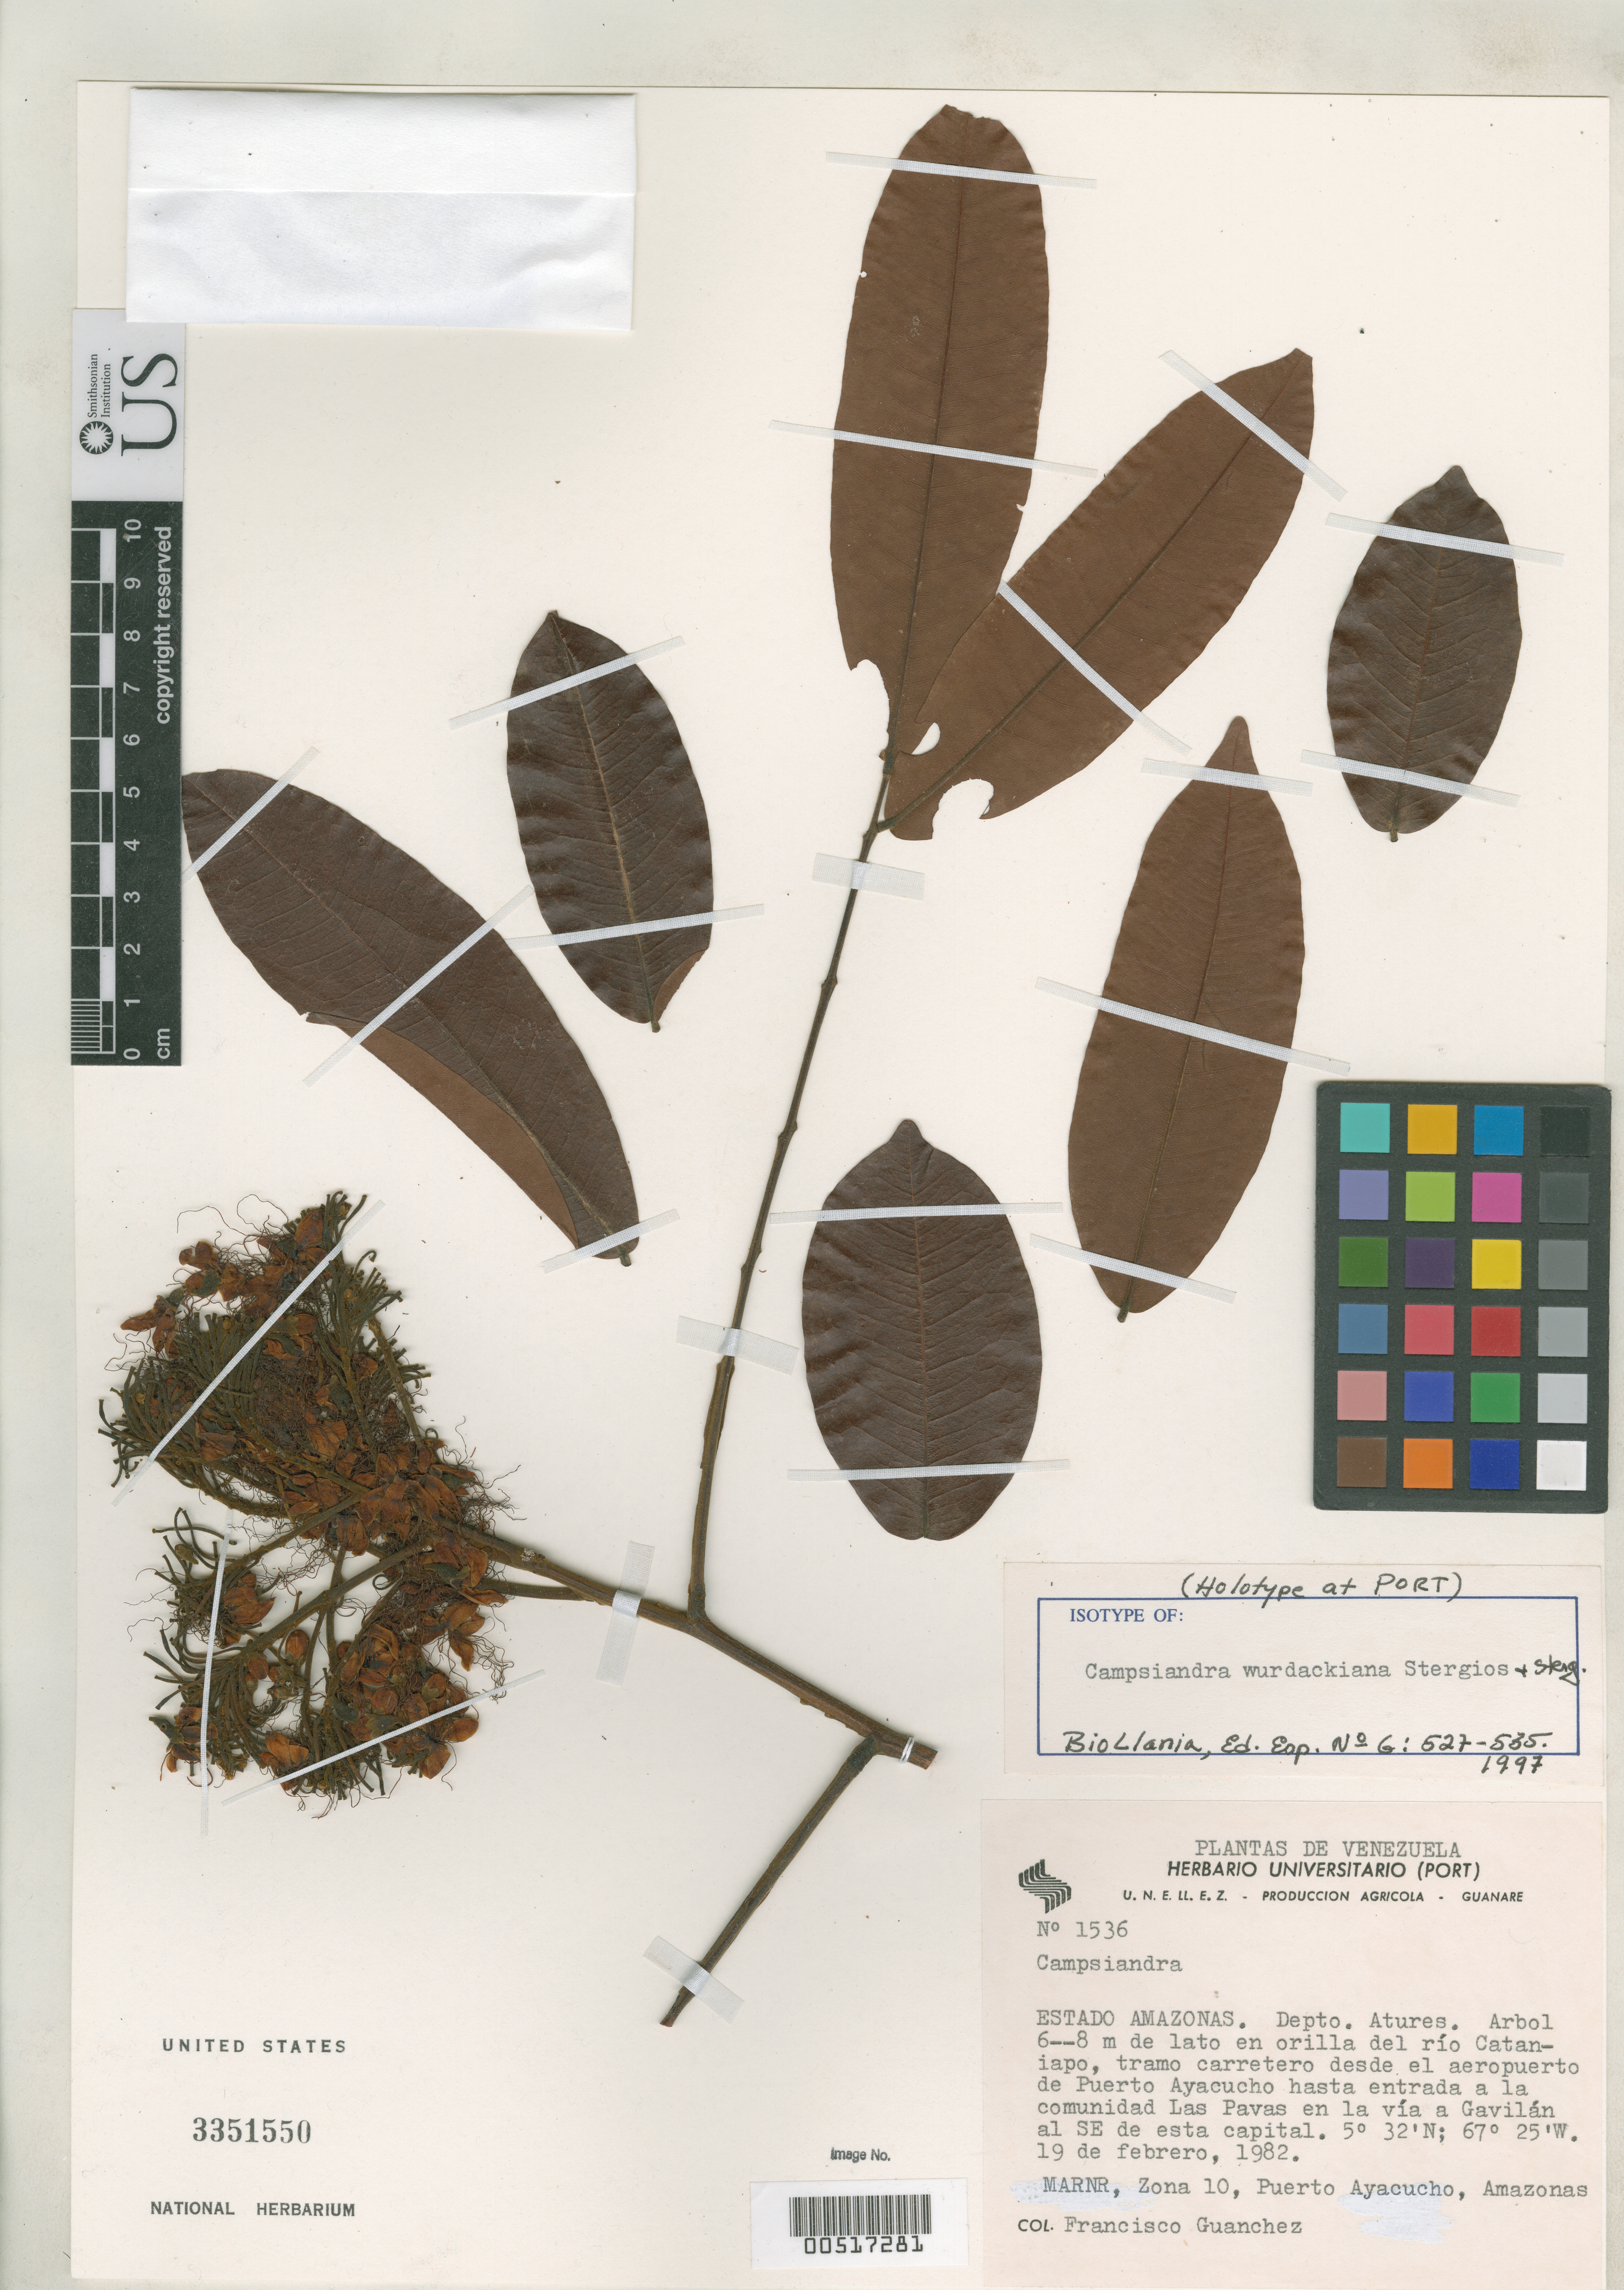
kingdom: Plantae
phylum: Tracheophyta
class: Magnoliopsida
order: Fabales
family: Fabaceae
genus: Campsiandra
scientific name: Campsiandra wurdackiana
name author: Stergios & Stergios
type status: Isotype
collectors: F. Guánchez M.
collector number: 1536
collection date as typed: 19 Feb 1982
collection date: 1982-02-19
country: Venezuela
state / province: Amazonas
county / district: Atures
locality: Rio Cataniapo, tramo carretero Desde El Aeropuerto de Puerto Ayacucho hasta entrada a la comunidad las Pavas en La via a Gavilan.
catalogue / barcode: US 3351550